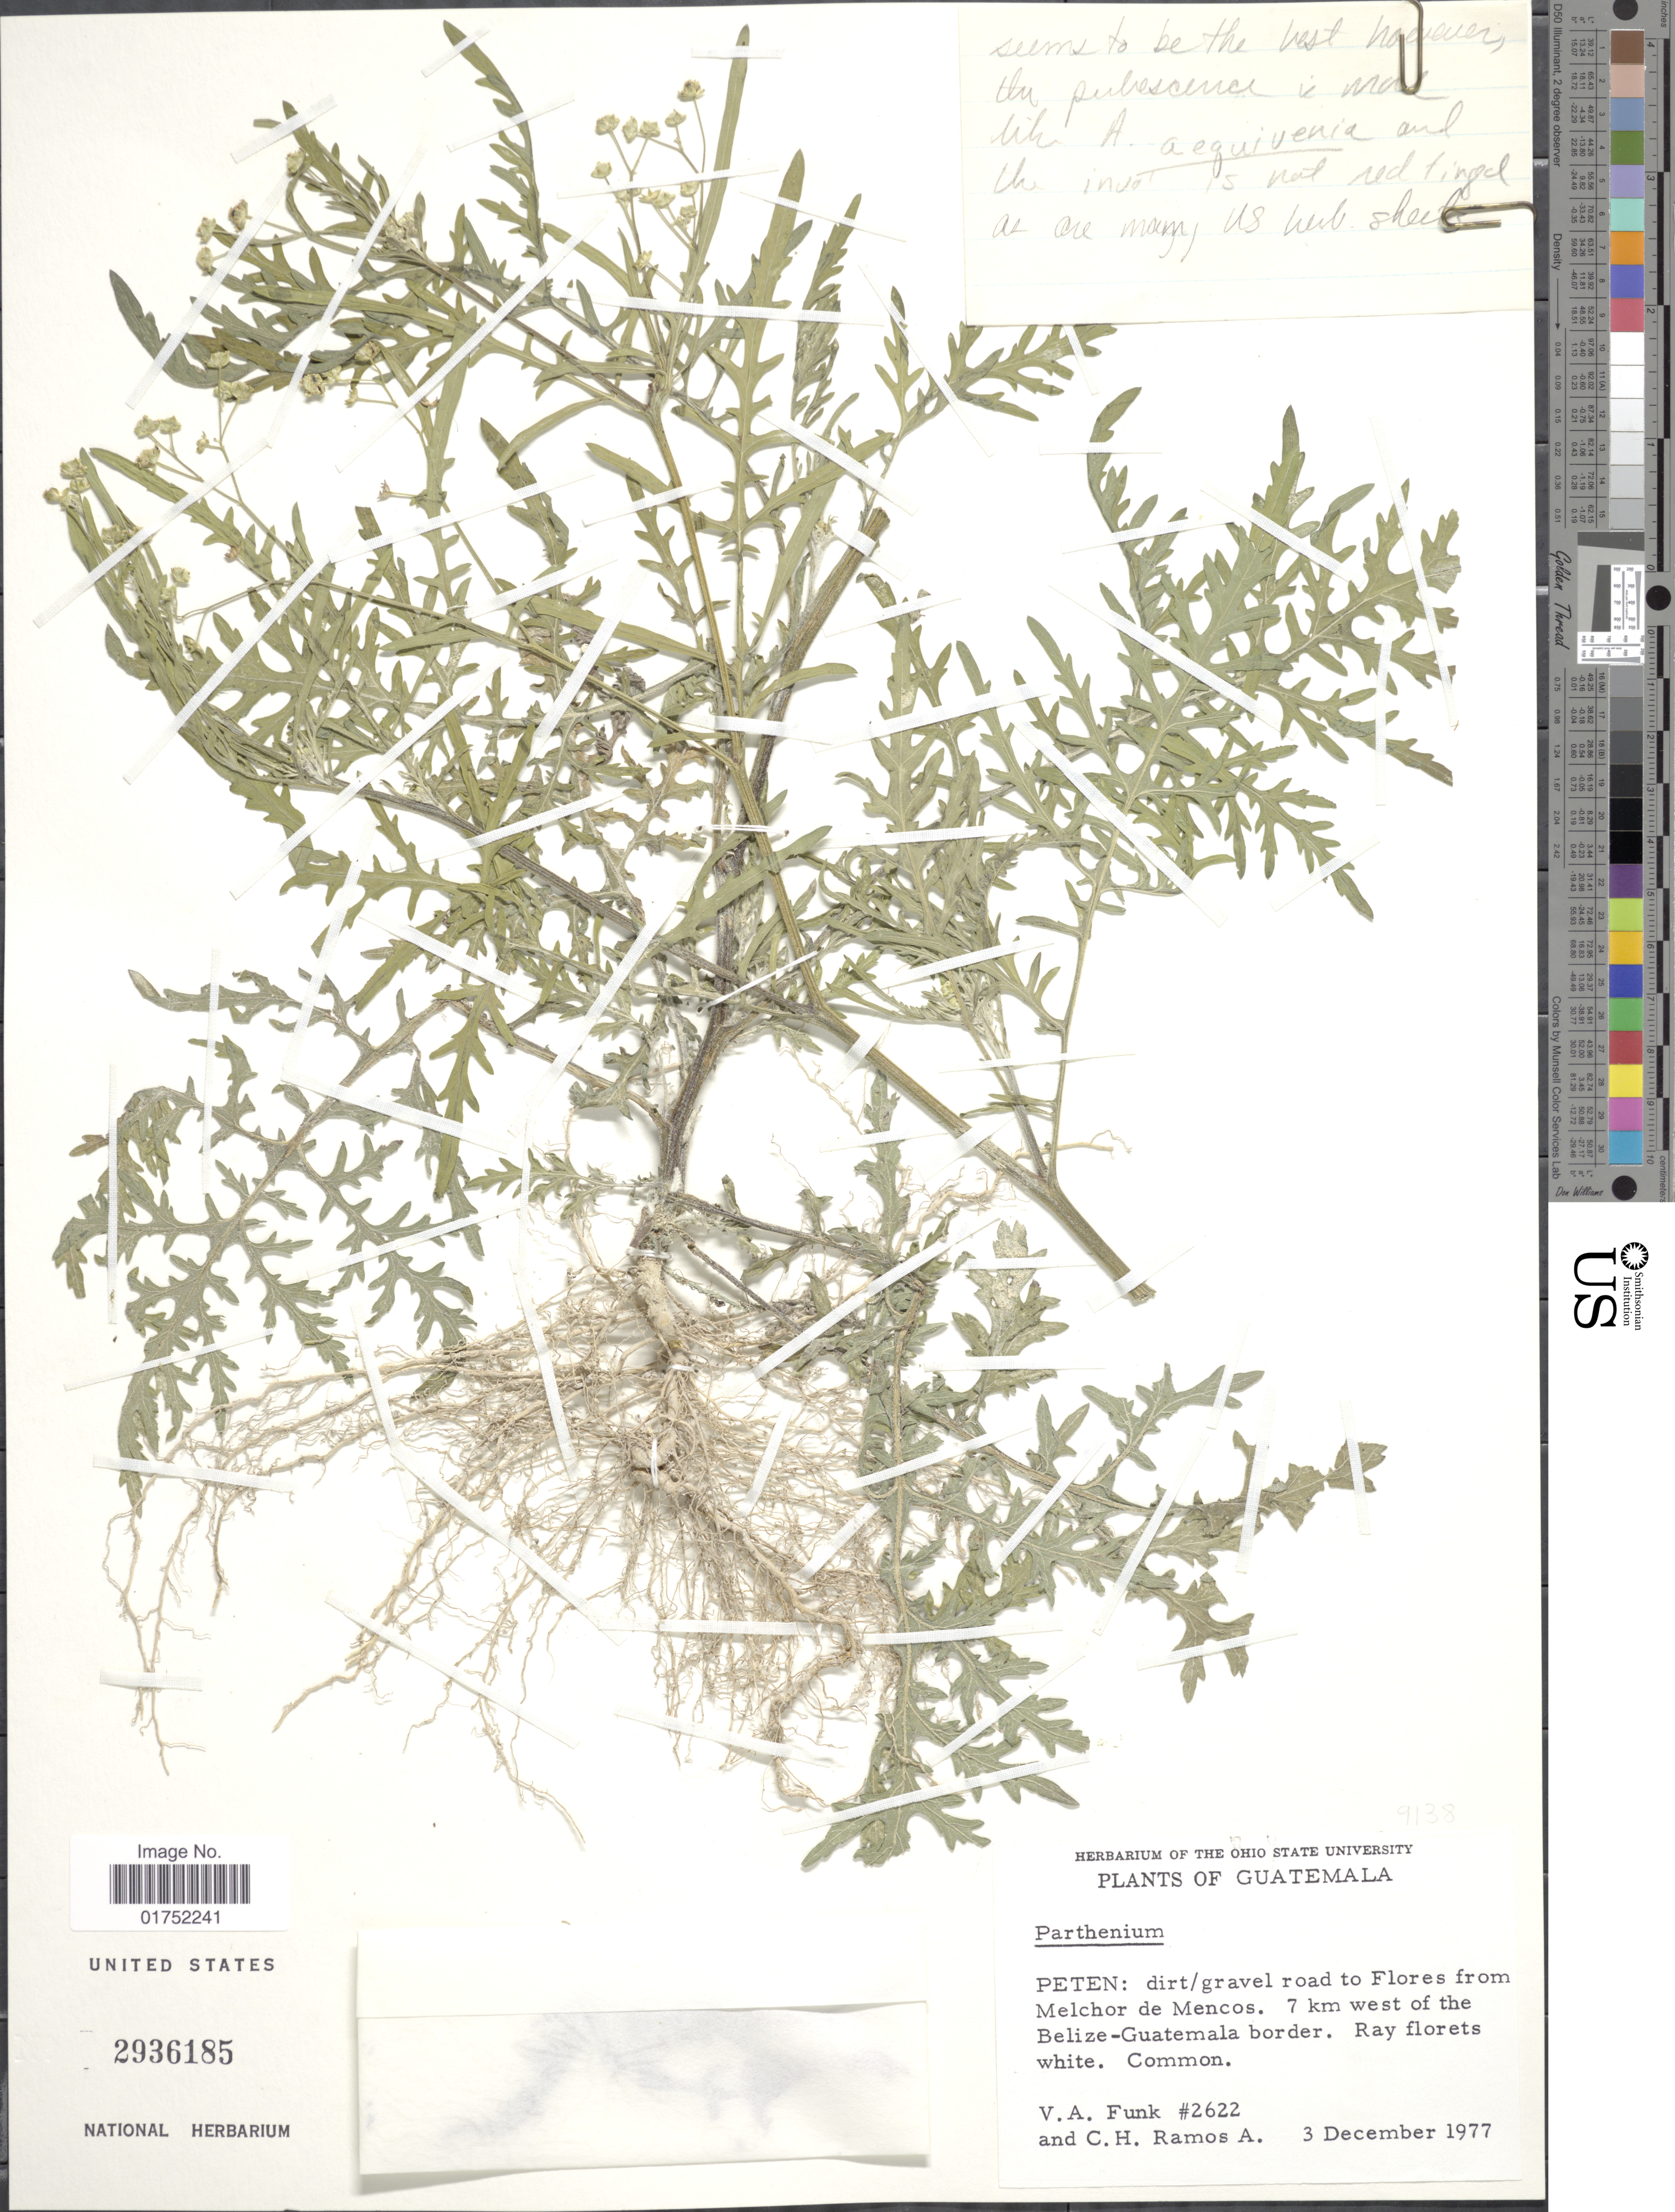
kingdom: Plantae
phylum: Tracheophyta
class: Magnoliopsida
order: Asterales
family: Asteraceae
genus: Parthenium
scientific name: Parthenium sp.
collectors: V. Funk & C. H. Ramos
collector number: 2622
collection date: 1977-12-03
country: Guatemala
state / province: El Petén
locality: Road to Flores from Melchor de Mencos, 7 km west of the Belize-Guatemala border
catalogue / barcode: US 2936185